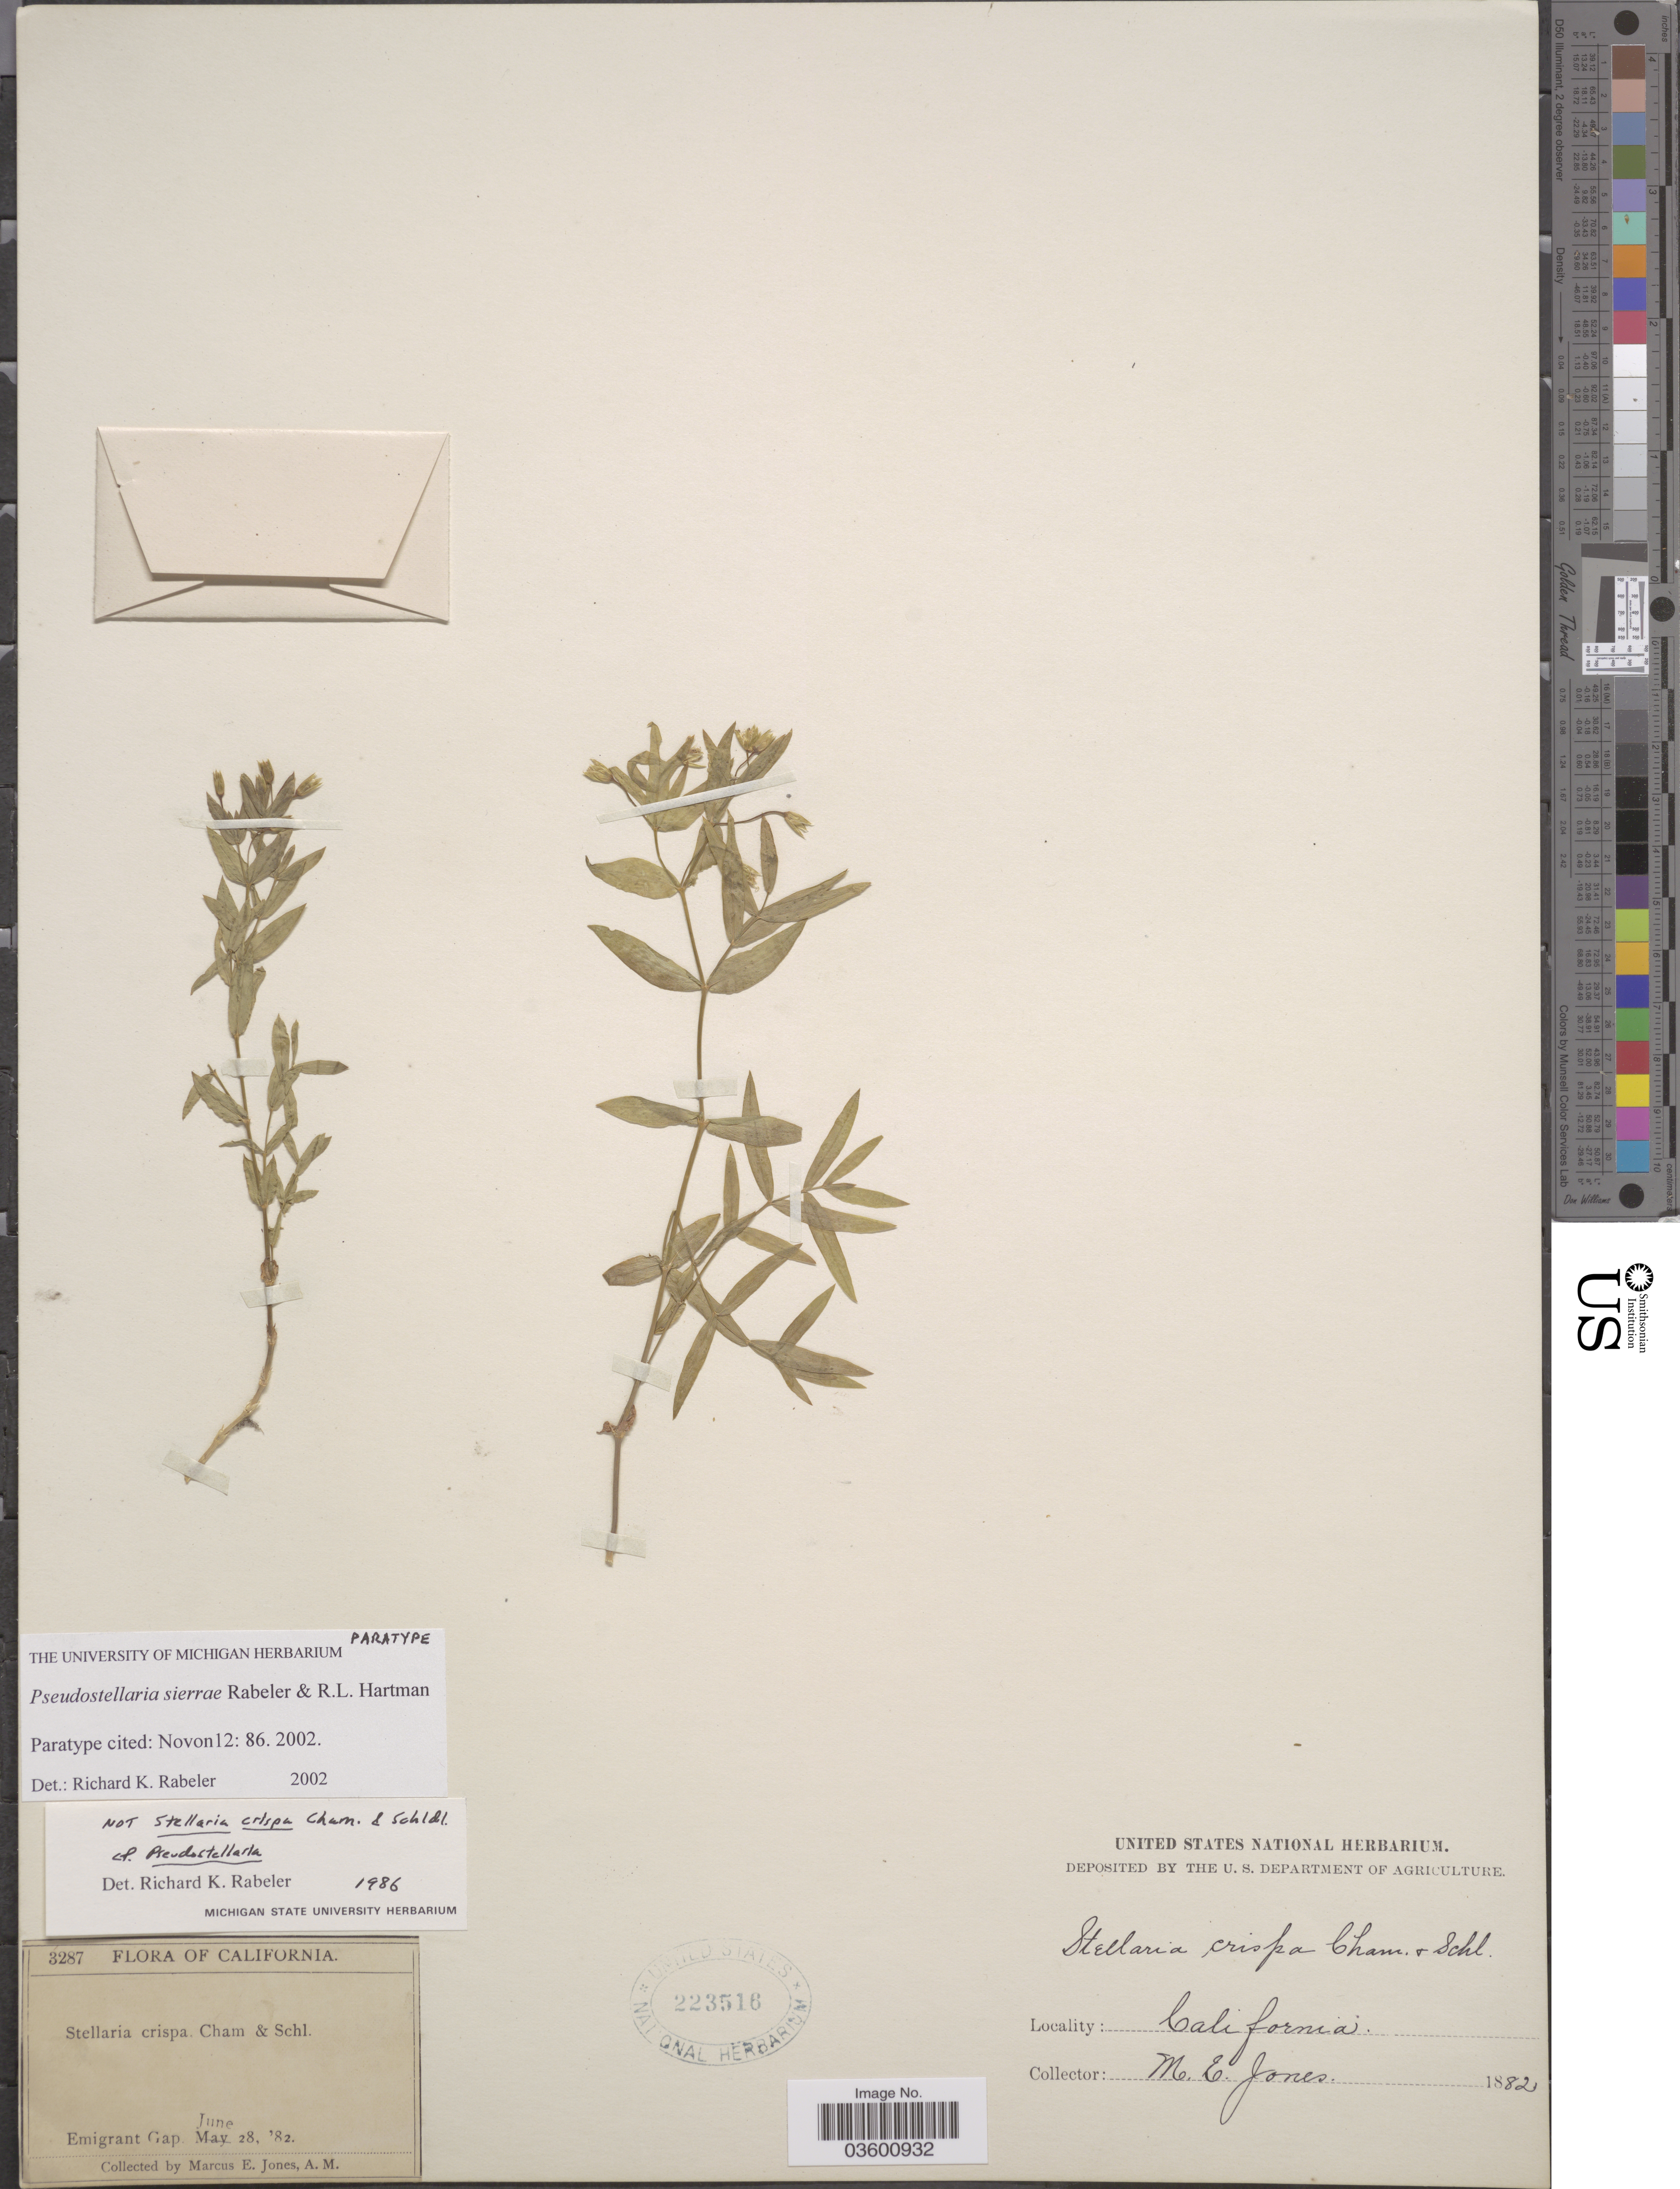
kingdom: Plantae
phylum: Tracheophyta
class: Magnoliopsida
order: Caryophyllales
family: Caryophyllaceae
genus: Hartmaniella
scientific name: Hartmaniella sierrae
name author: (Rabeler & R.L. Hartm.) M.L. Zhang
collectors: M. E. Jones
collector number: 3287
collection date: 1882-06-28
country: United States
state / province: California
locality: Emigrant Gap.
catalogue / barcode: US 223516